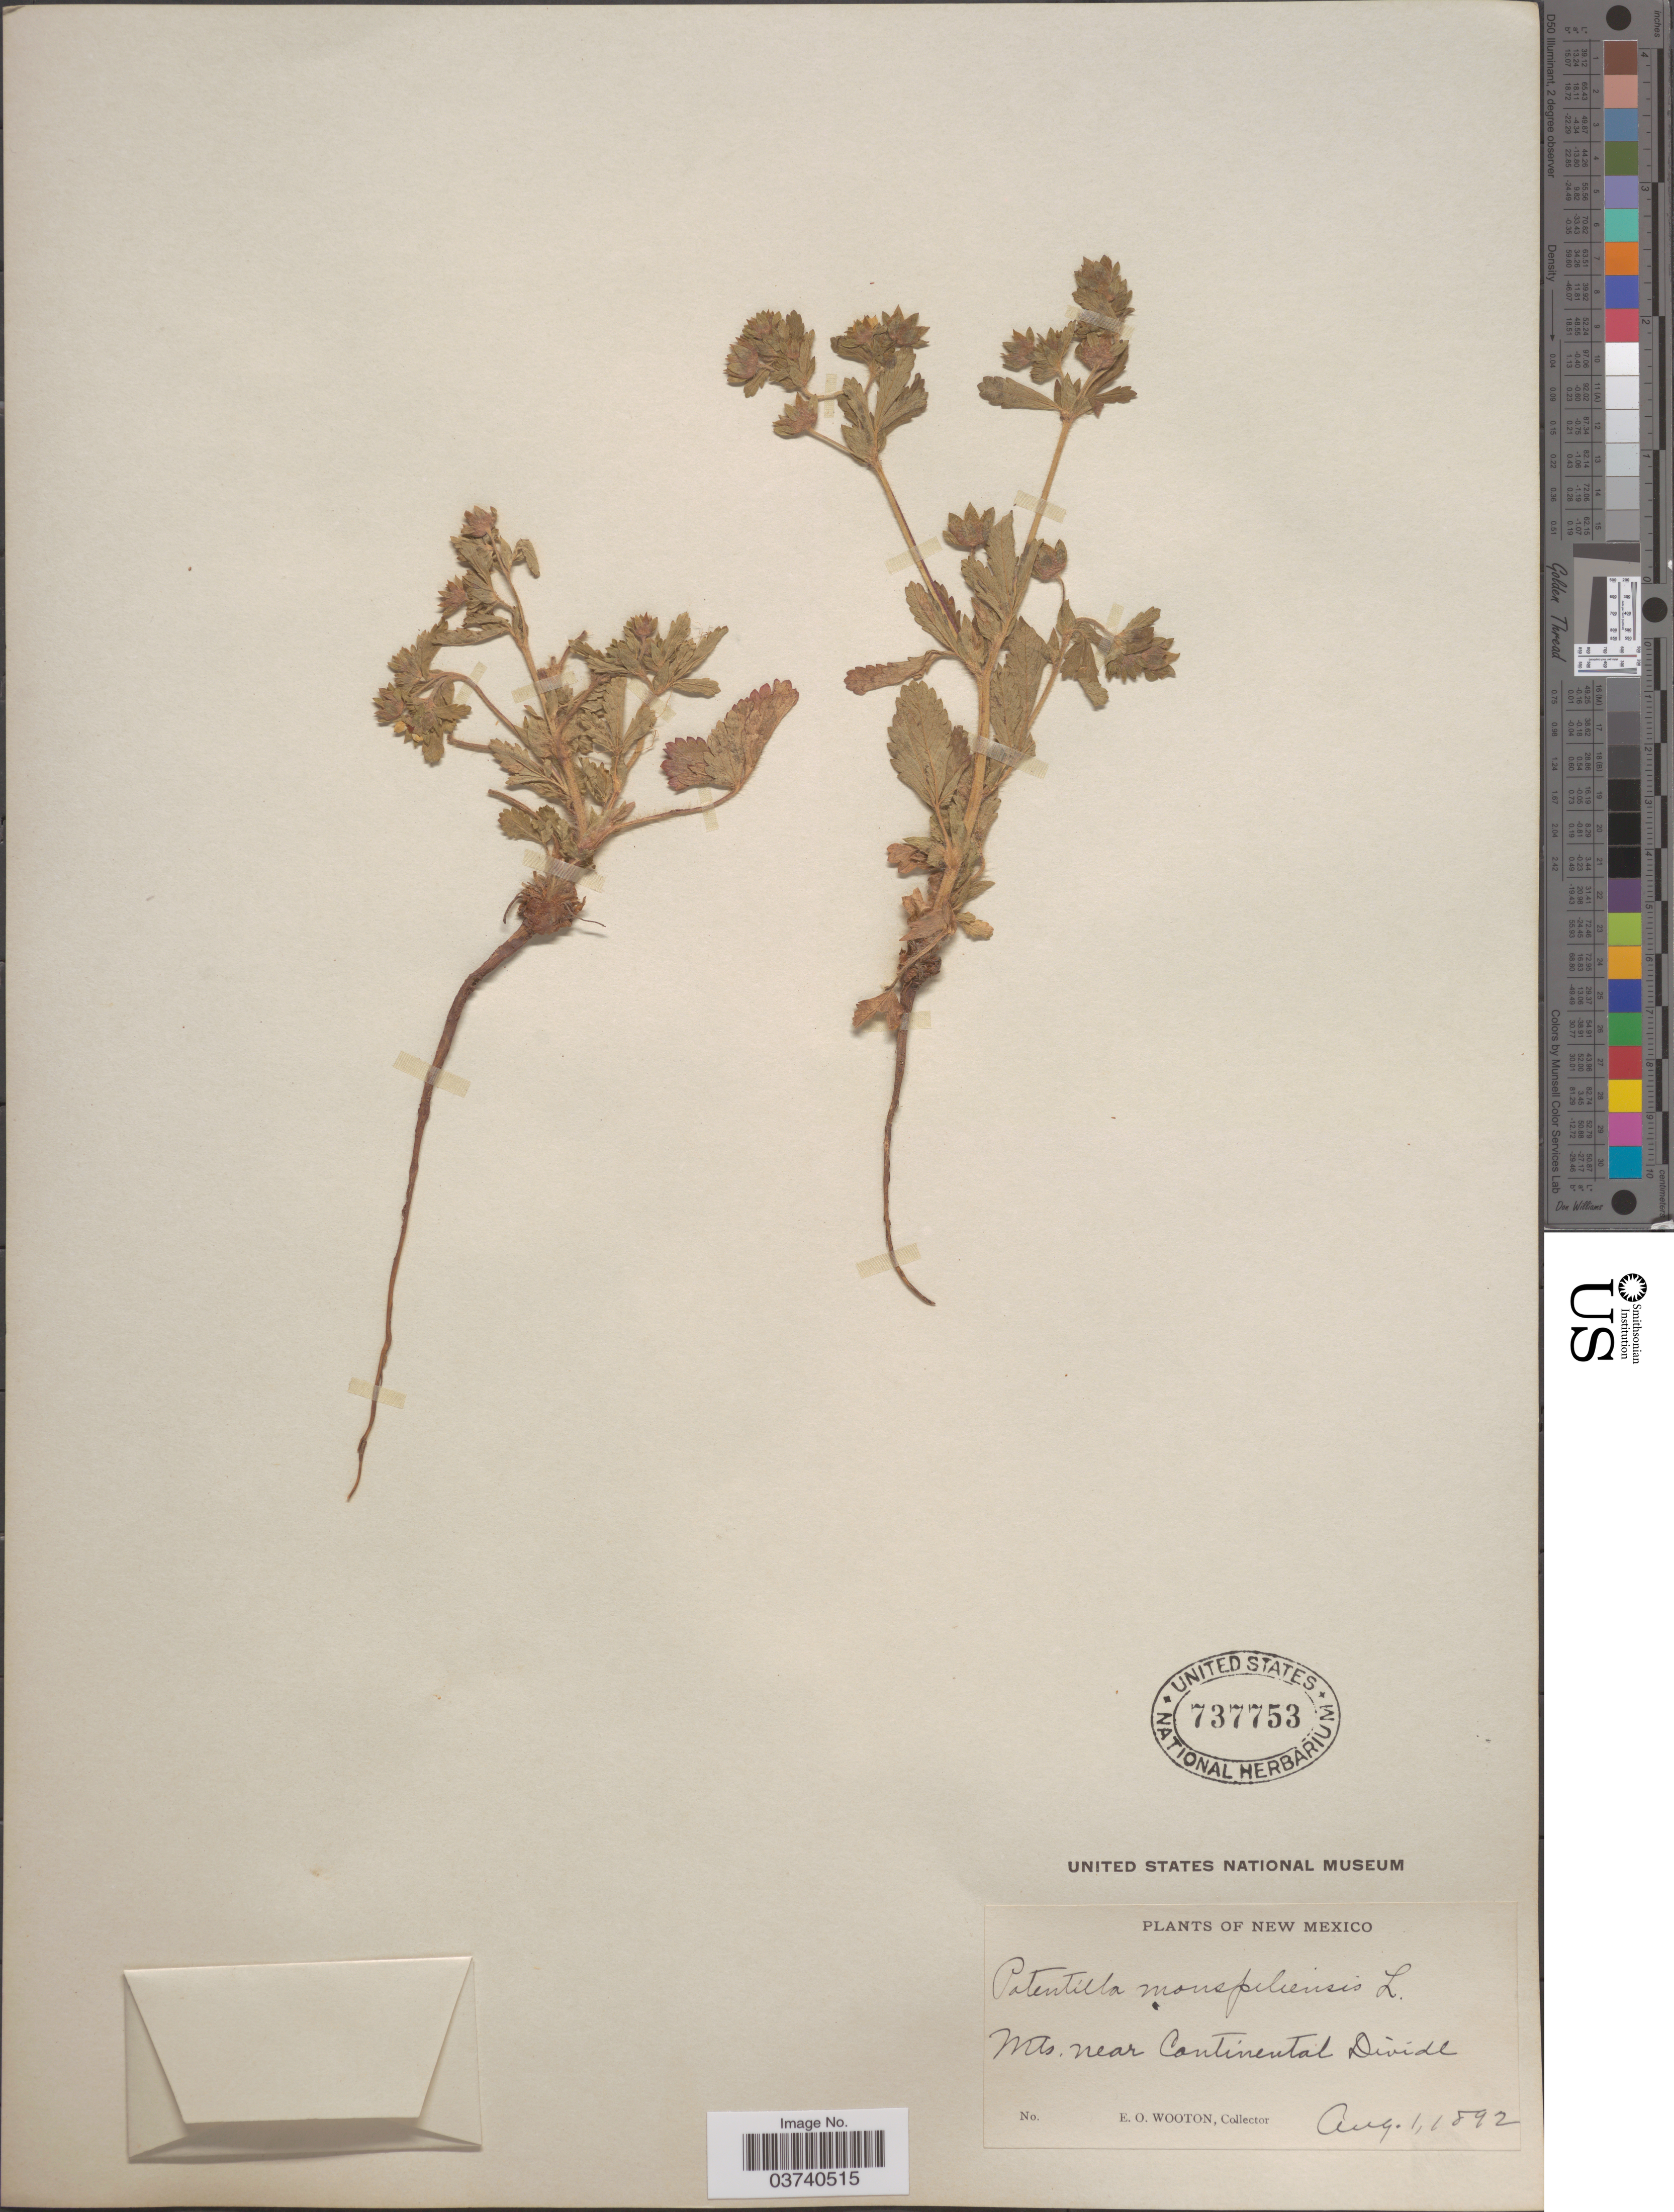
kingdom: Plantae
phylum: Tracheophyta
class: Magnoliopsida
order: Rosales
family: Rosaceae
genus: Potentilla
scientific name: Potentilla norvegica subsp. monspeliensis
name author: (L.) Asch. & Graebn.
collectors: E. O. Wooton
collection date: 1892-08-01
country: United States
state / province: New Mexico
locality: Mts. near Continental Divide.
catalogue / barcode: US 737753